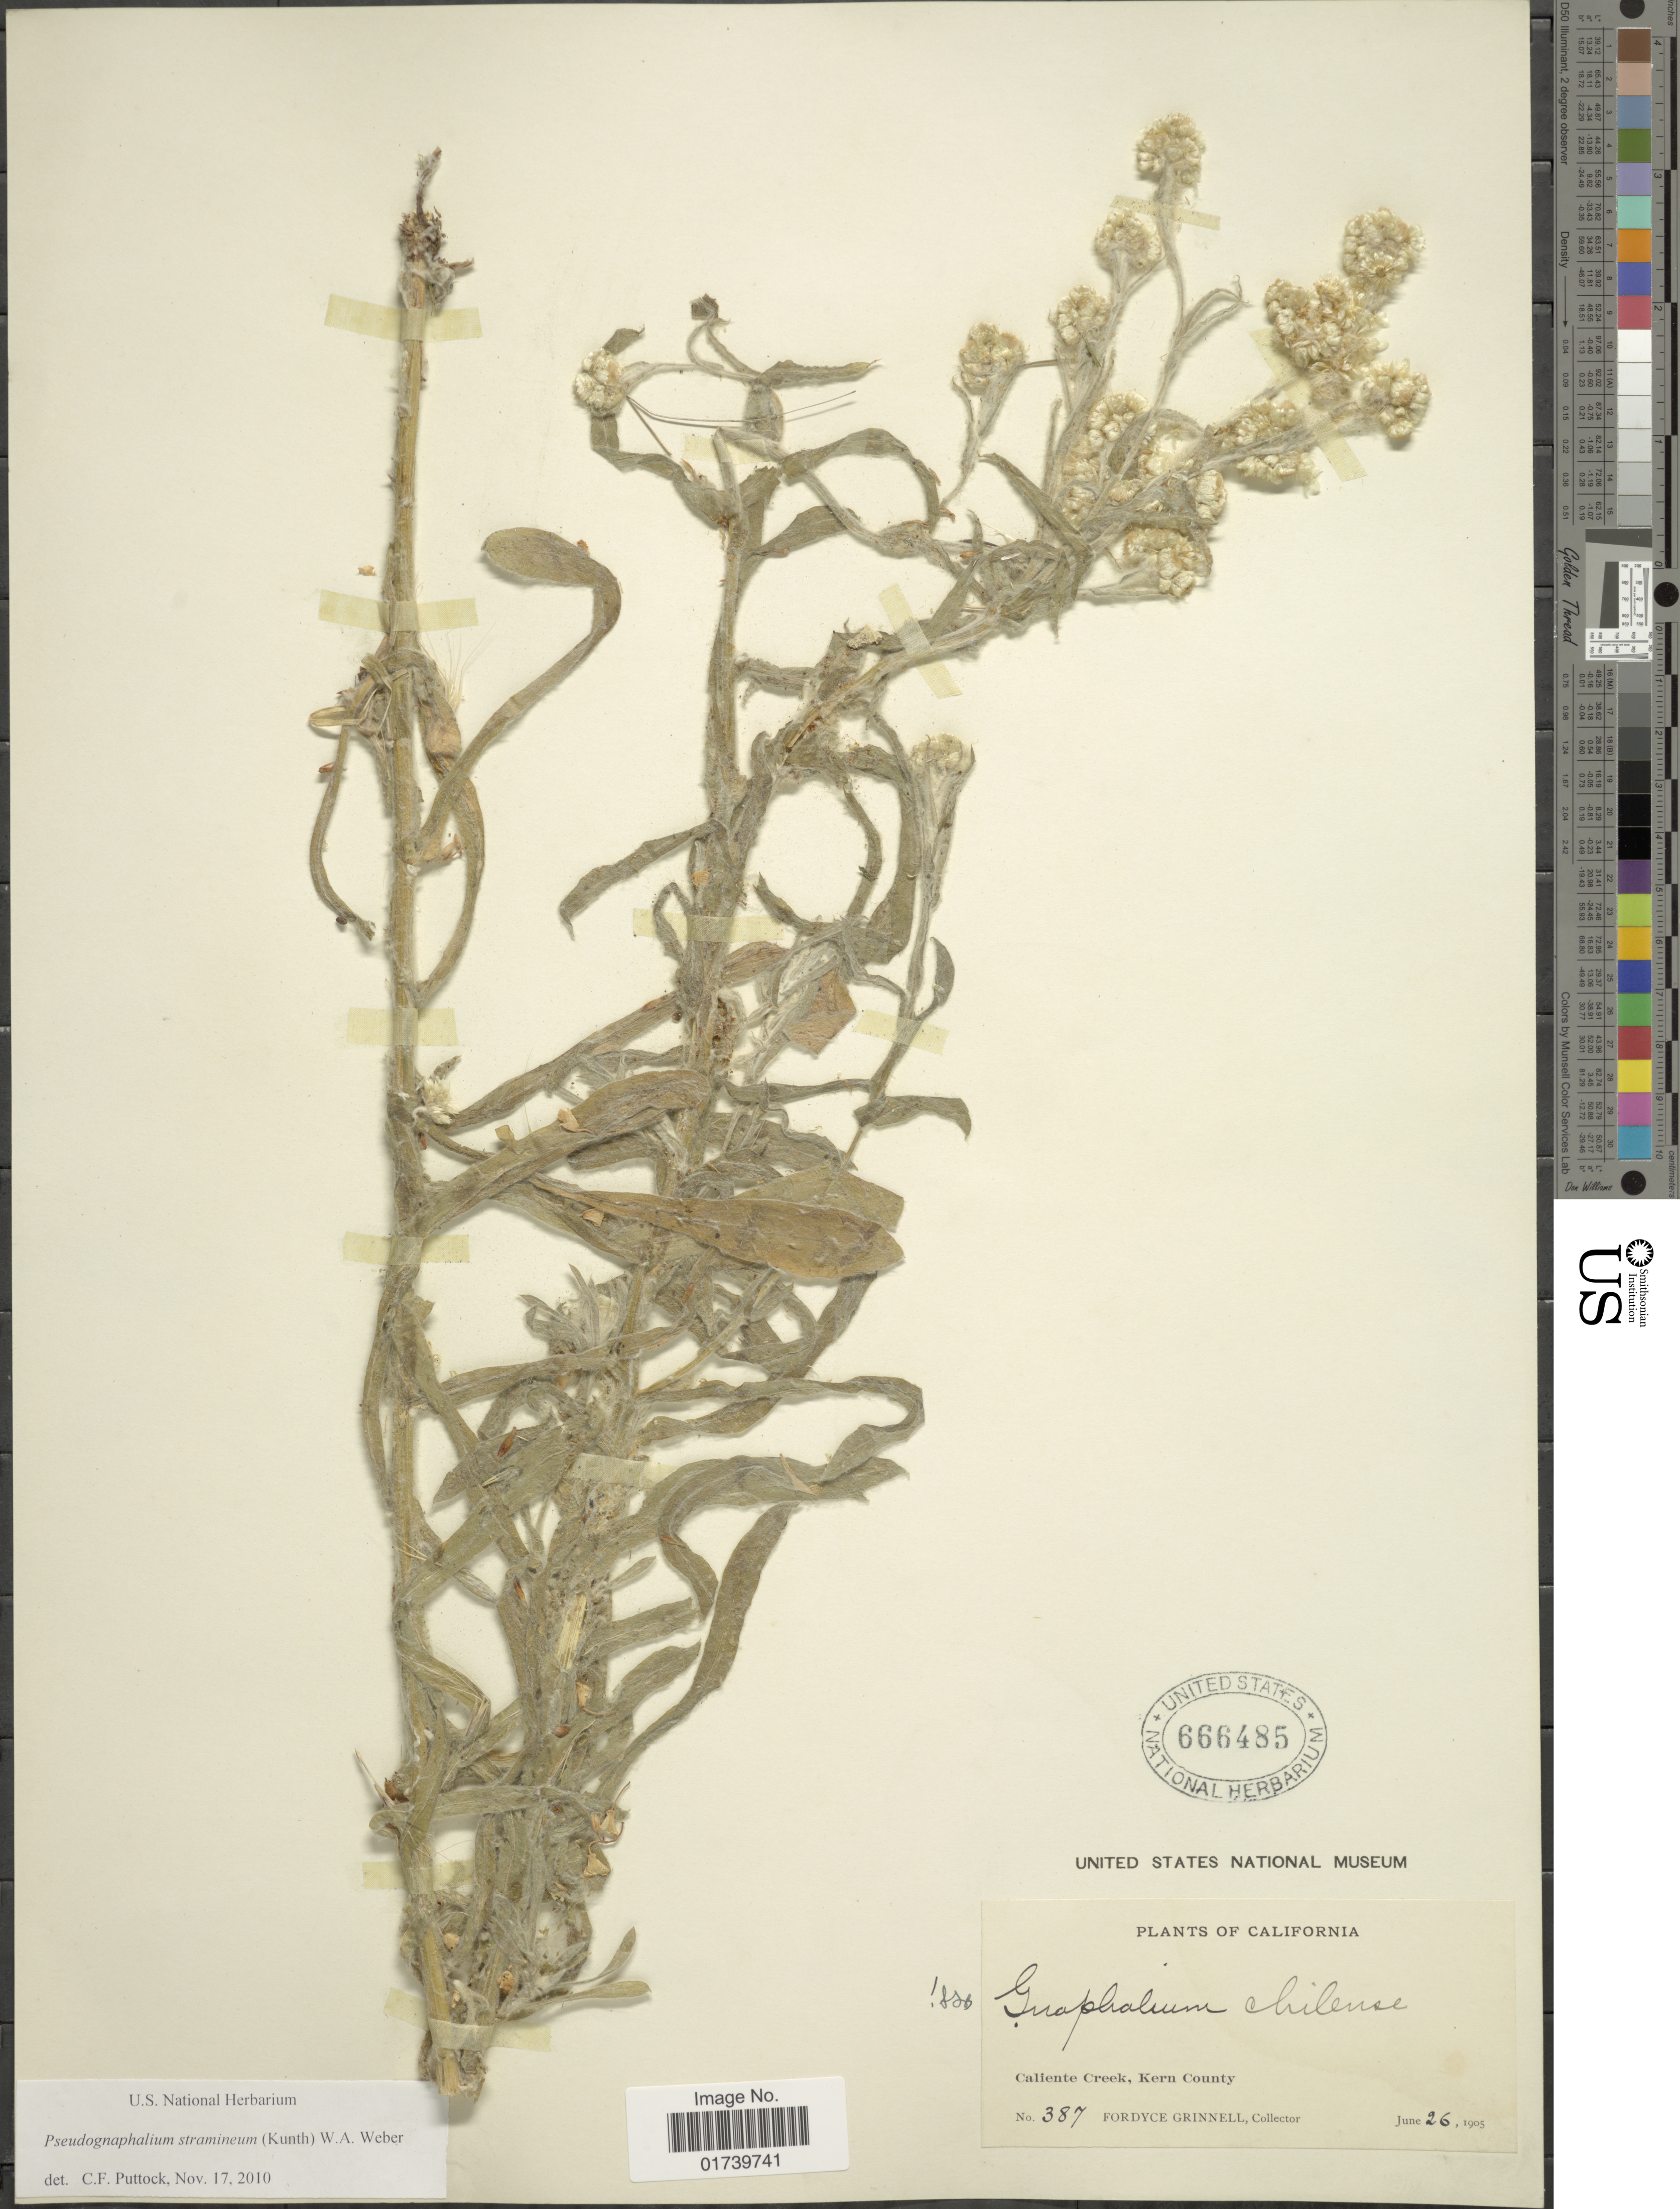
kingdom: Plantae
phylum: Tracheophyta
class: Magnoliopsida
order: Asterales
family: Asteraceae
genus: Pseudognaphalium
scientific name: Pseudognaphalium stramineum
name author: (Kunth) Anderb.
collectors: F. Grinnell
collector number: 387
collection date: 1905-06-26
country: United States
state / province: California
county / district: Kern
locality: Caliente Creek, Kern County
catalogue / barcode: US 666485